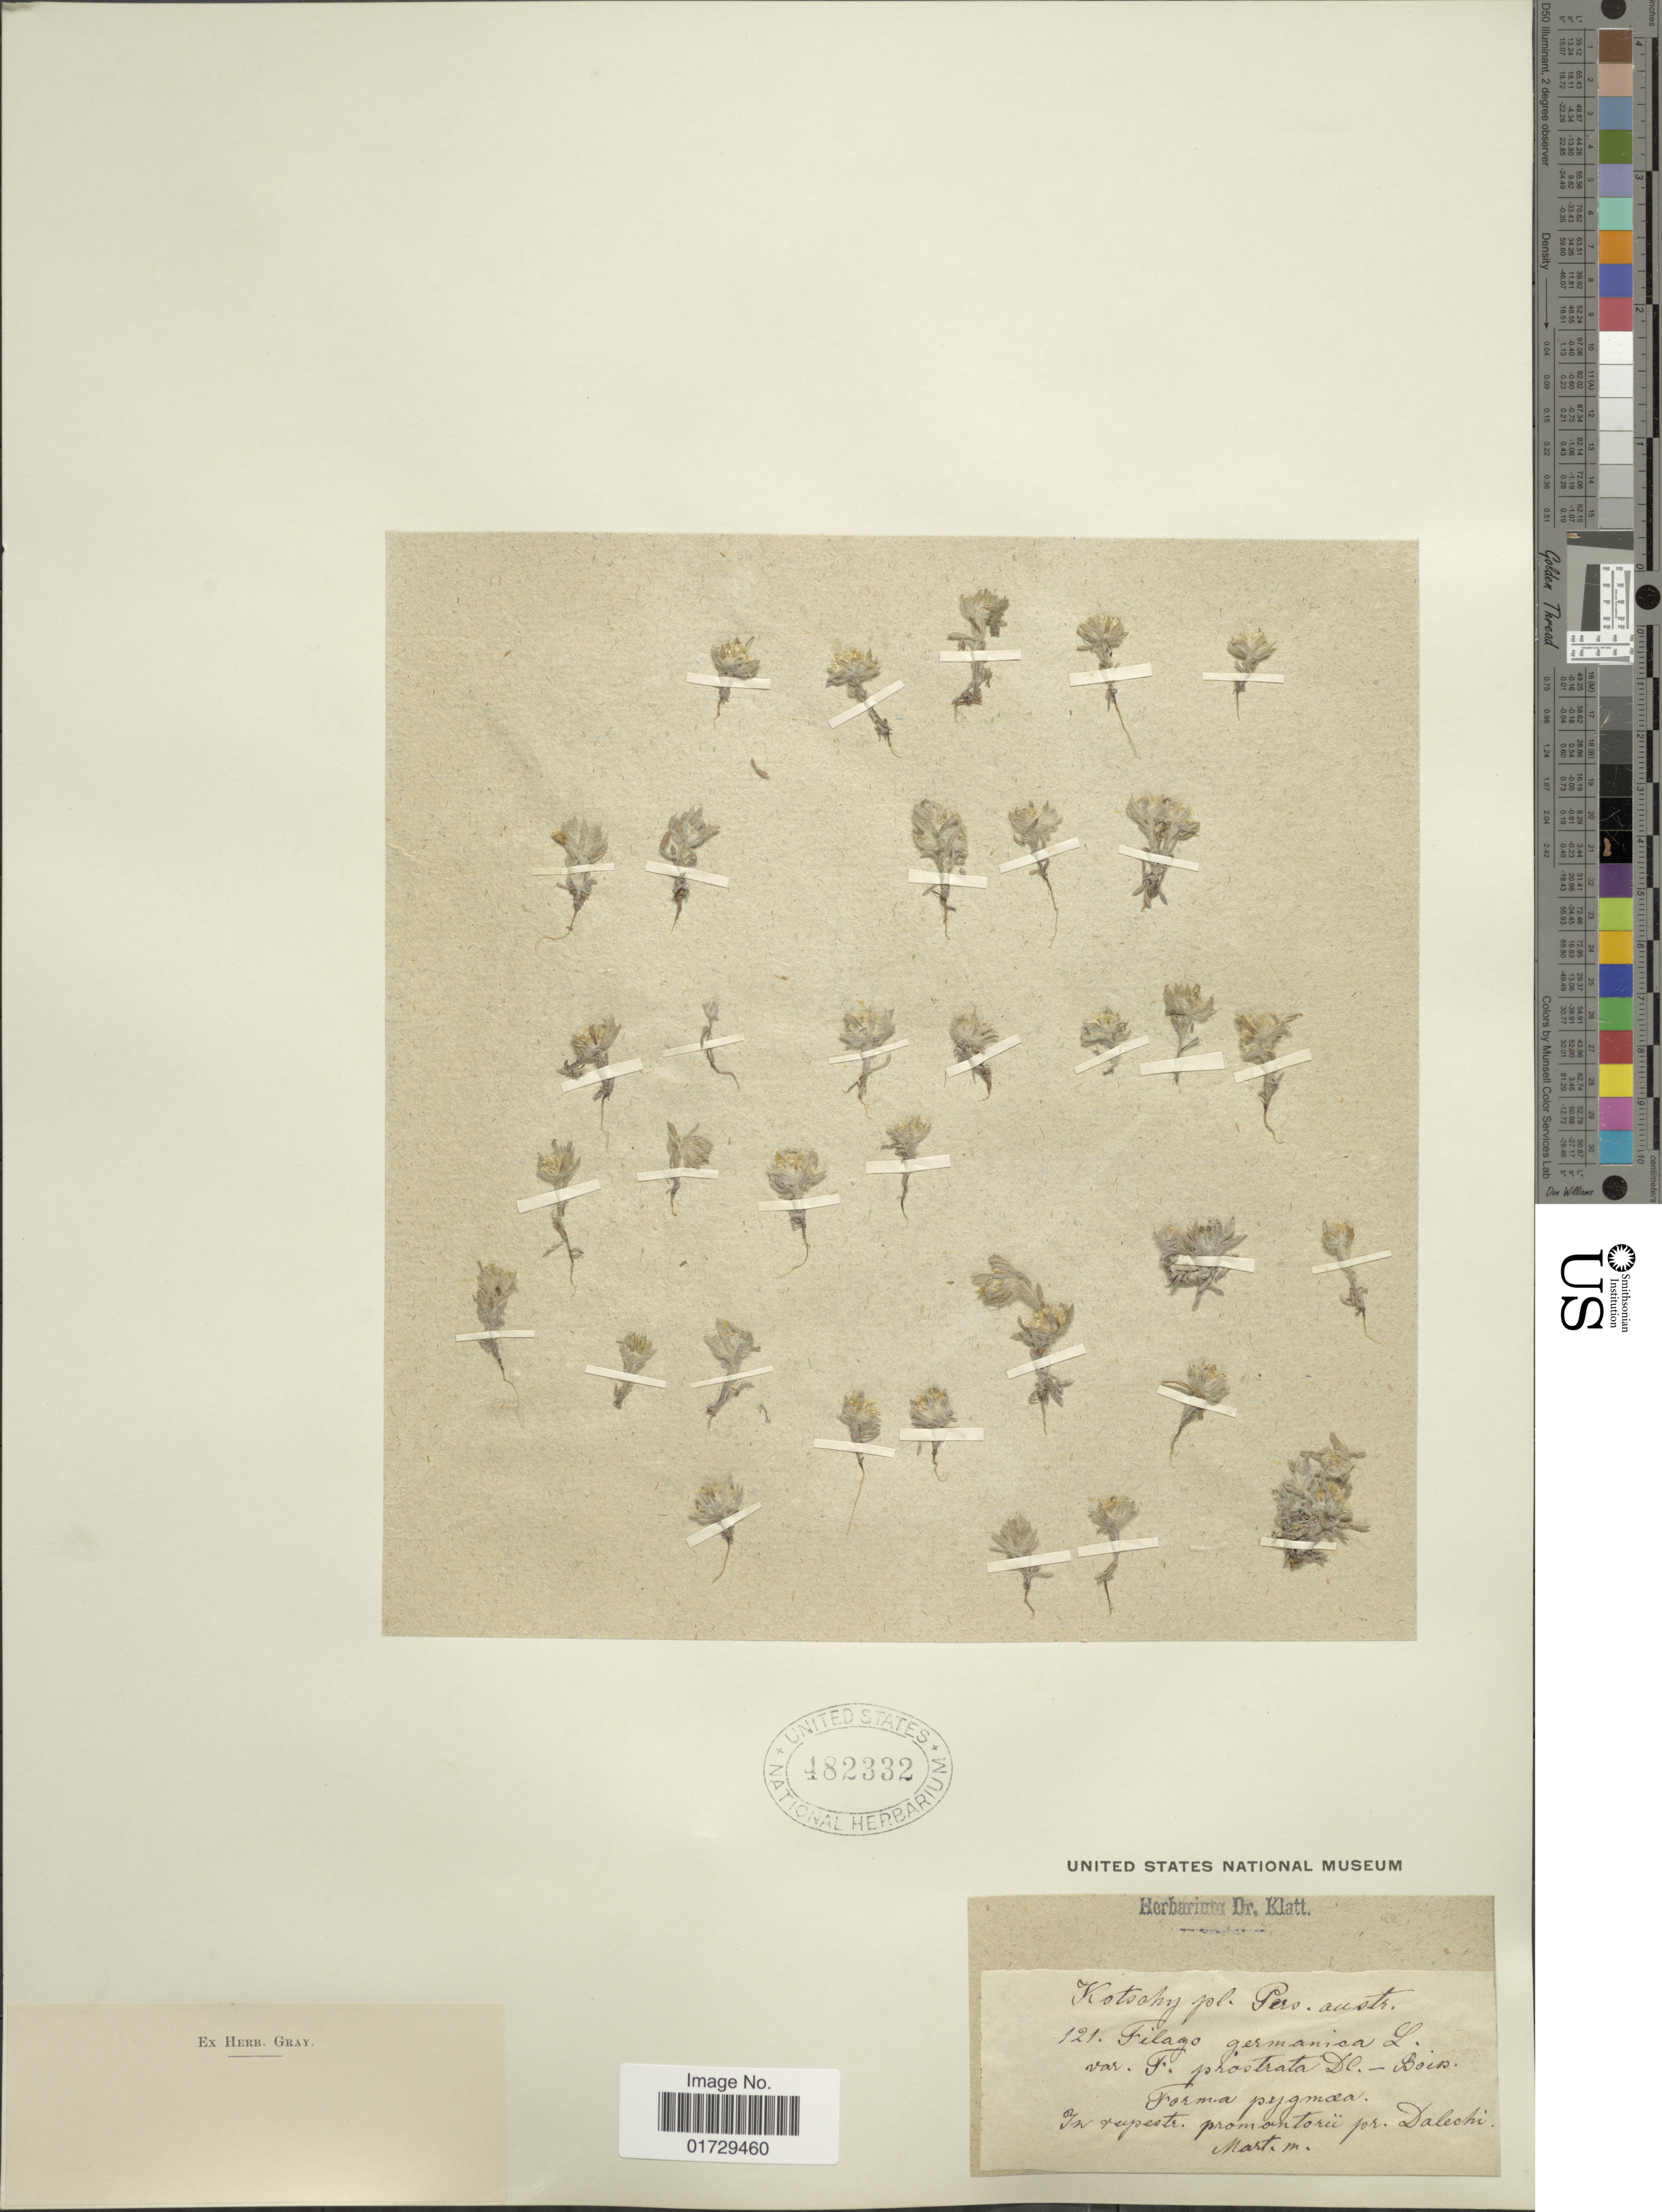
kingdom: Plantae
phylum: Tracheophyta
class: Magnoliopsida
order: Asterales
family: Asteraceae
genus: Filago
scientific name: Filago germanica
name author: (L.) Huds.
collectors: K. G. Kotschy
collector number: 121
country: Iran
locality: In rapestr promontoru pro. Dalechi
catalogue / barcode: US 482332